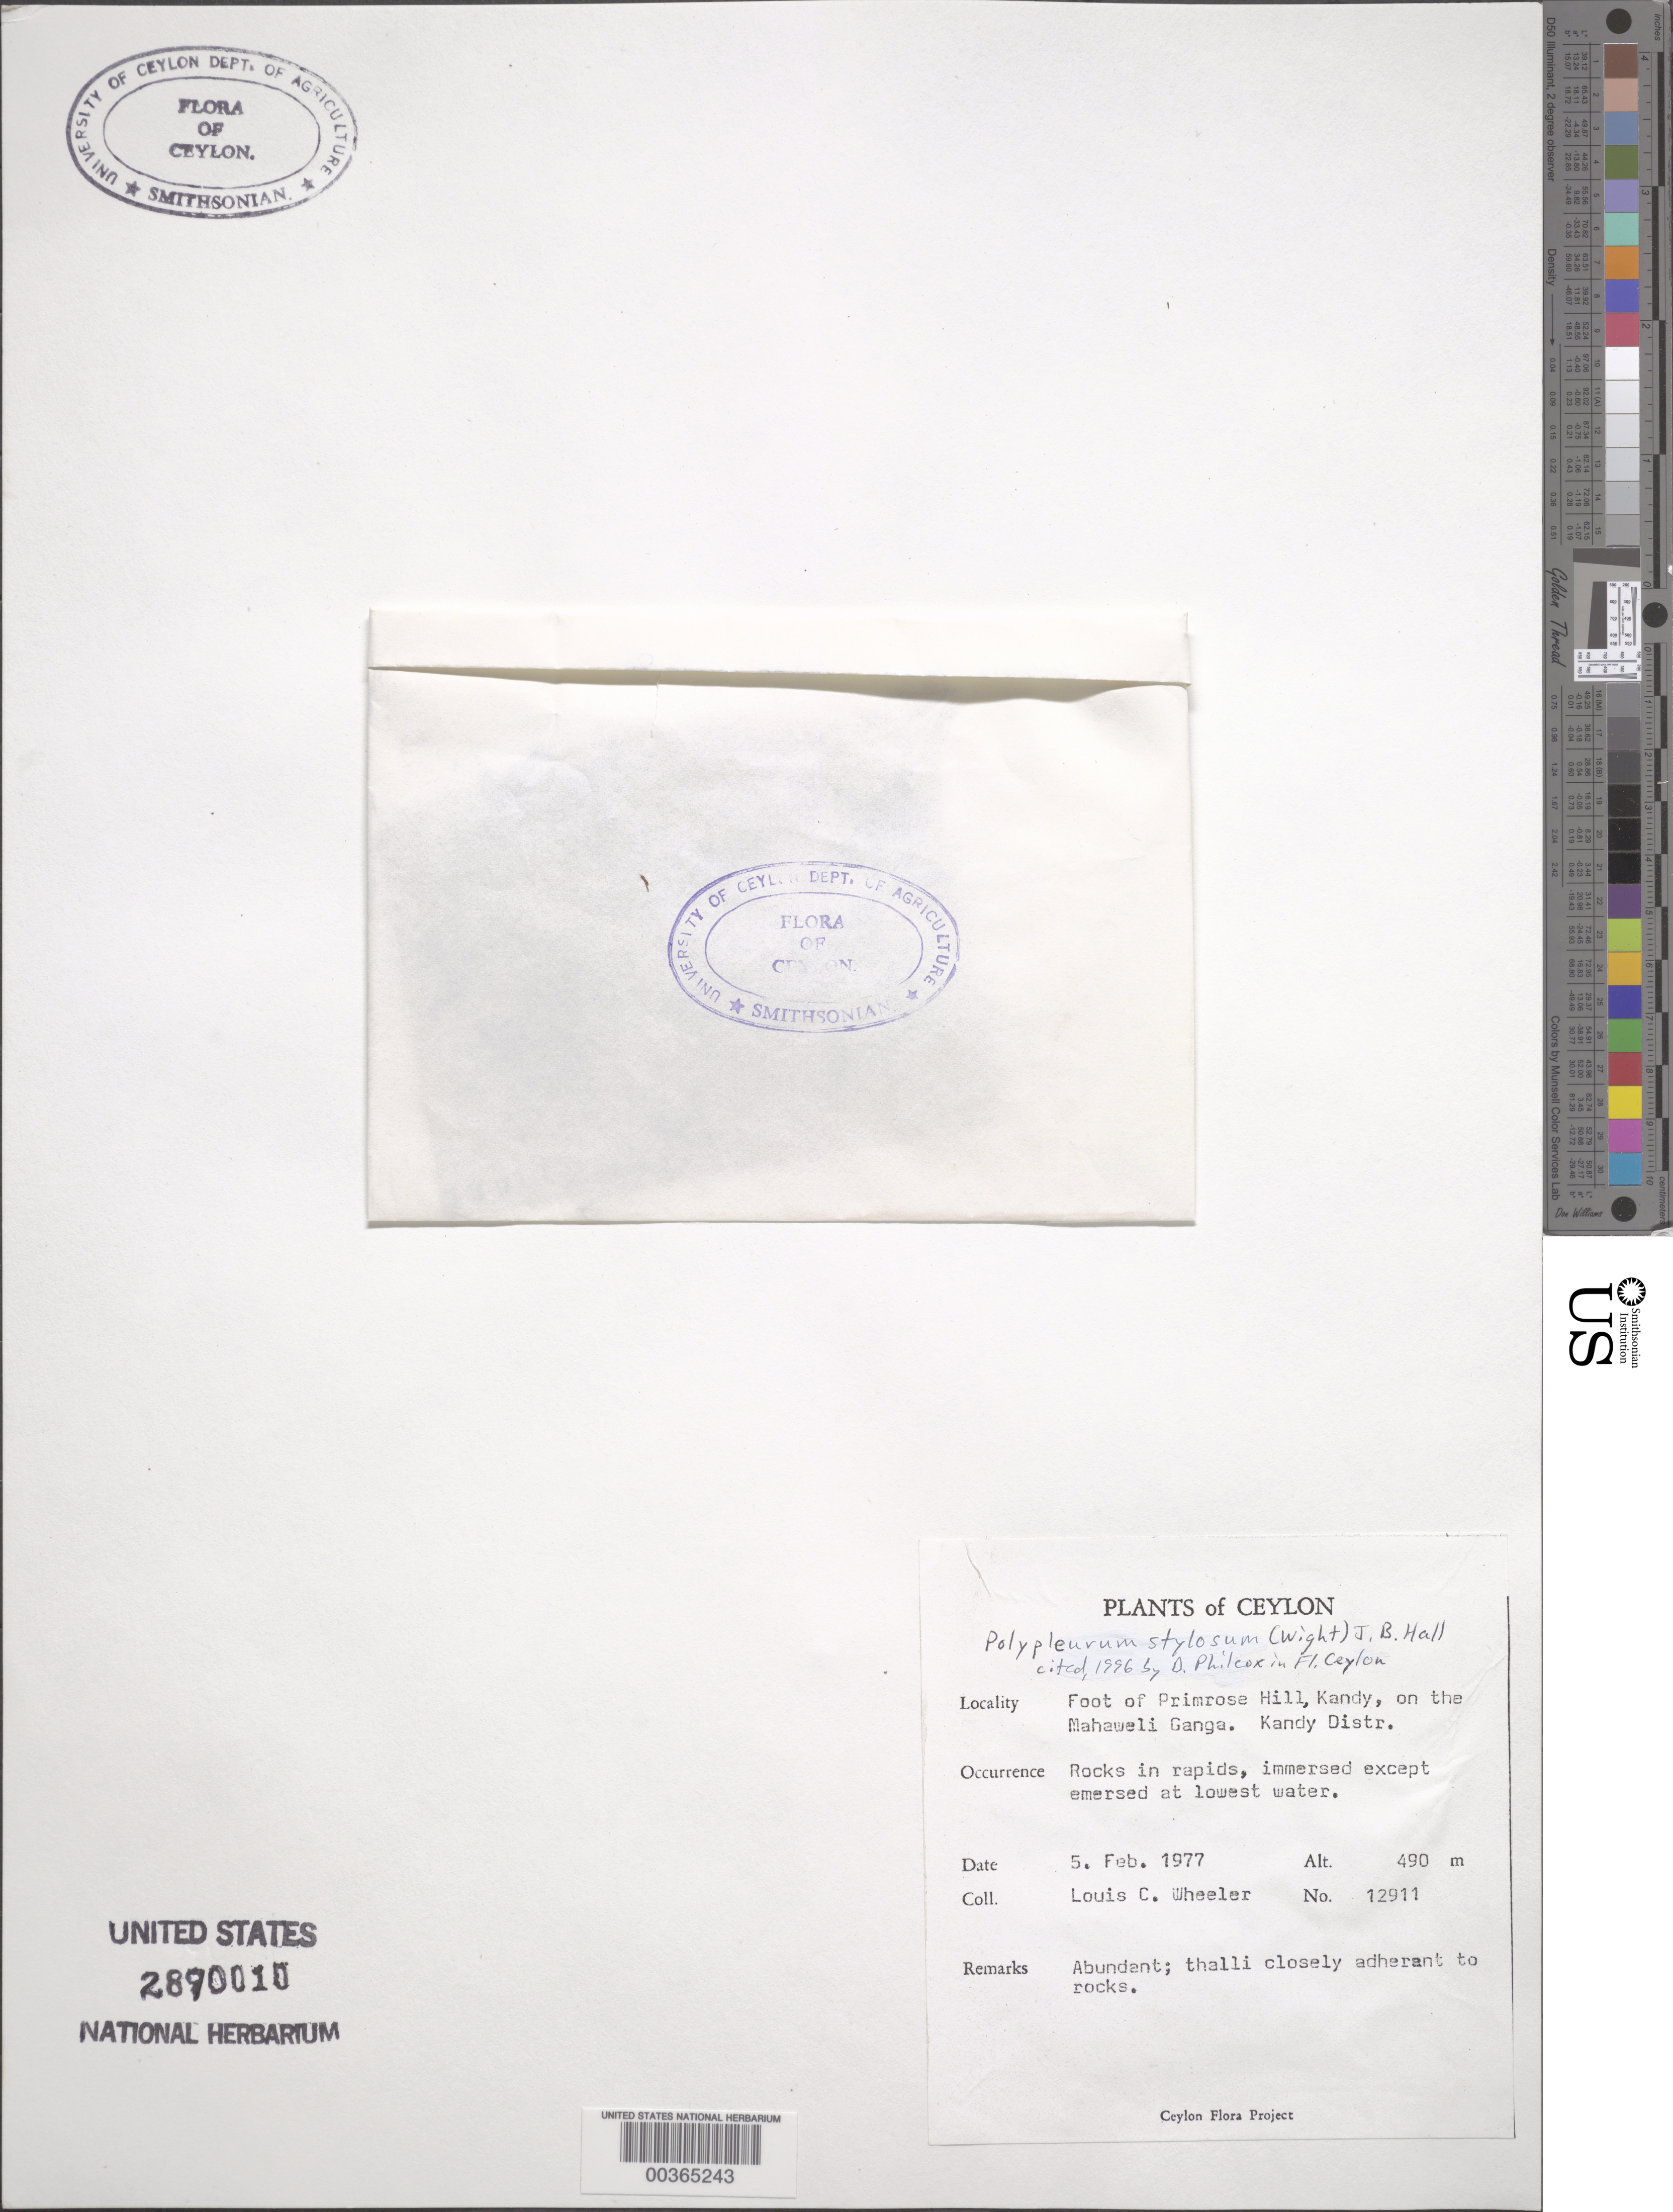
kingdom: Plantae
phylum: Tracheophyta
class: Magnoliopsida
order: Malpighiales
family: Podostemaceae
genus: Polypleurum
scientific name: Polypleurum wallichii var. wallichii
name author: (R. Br. ex Griff.) Warm.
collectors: L. C. Wheeler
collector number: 12911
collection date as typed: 05 Feb 1977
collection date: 1977-02-05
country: Sri Lanka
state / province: Central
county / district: Kandy Dist.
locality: Kandy, primrose hill, on the mahaweli ganga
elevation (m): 490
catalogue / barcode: US 2870010